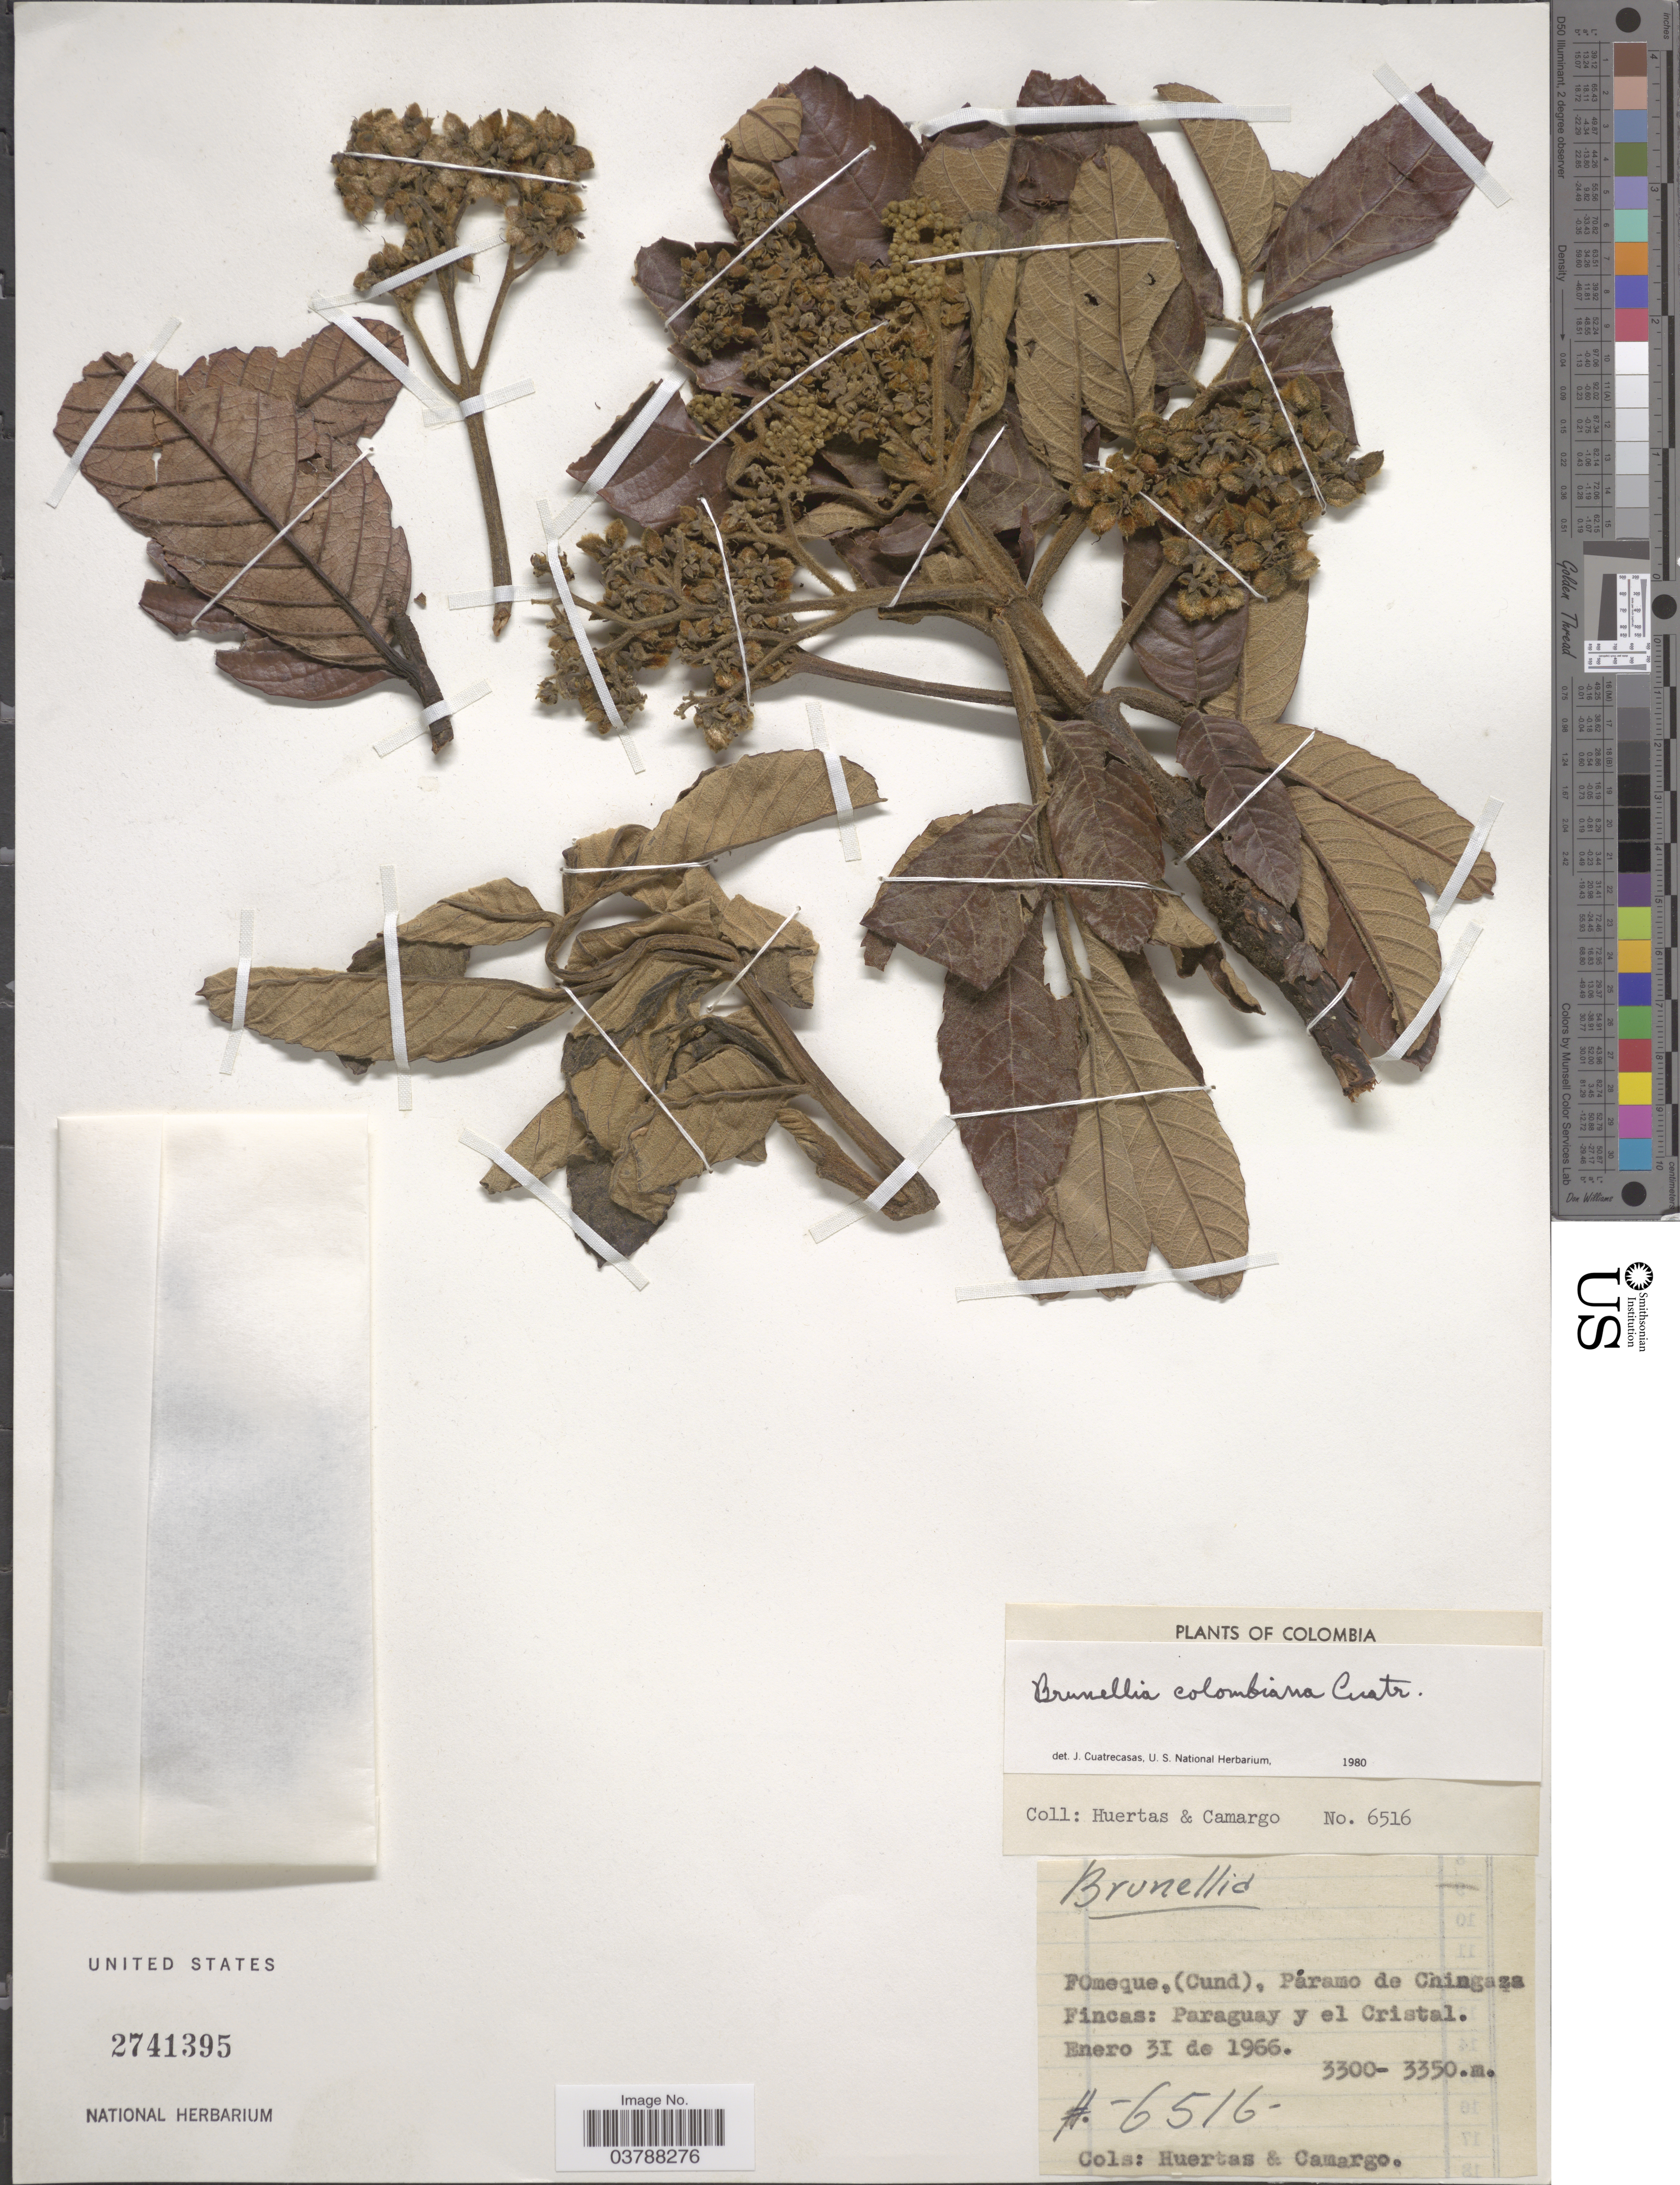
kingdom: Plantae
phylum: Tracheophyta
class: Magnoliopsida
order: Oxalidales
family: Brunelliaceae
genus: Brunellia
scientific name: Brunellia colombiana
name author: Cuatrec.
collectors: Huertas & -. Camargo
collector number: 6516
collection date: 1966-01-31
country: Colombia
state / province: Cundinamarca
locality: Fomeque, (Cund), Páramo de Chingaza Fincas: Paraguay y el Cristal.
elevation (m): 3300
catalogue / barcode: US 2741395